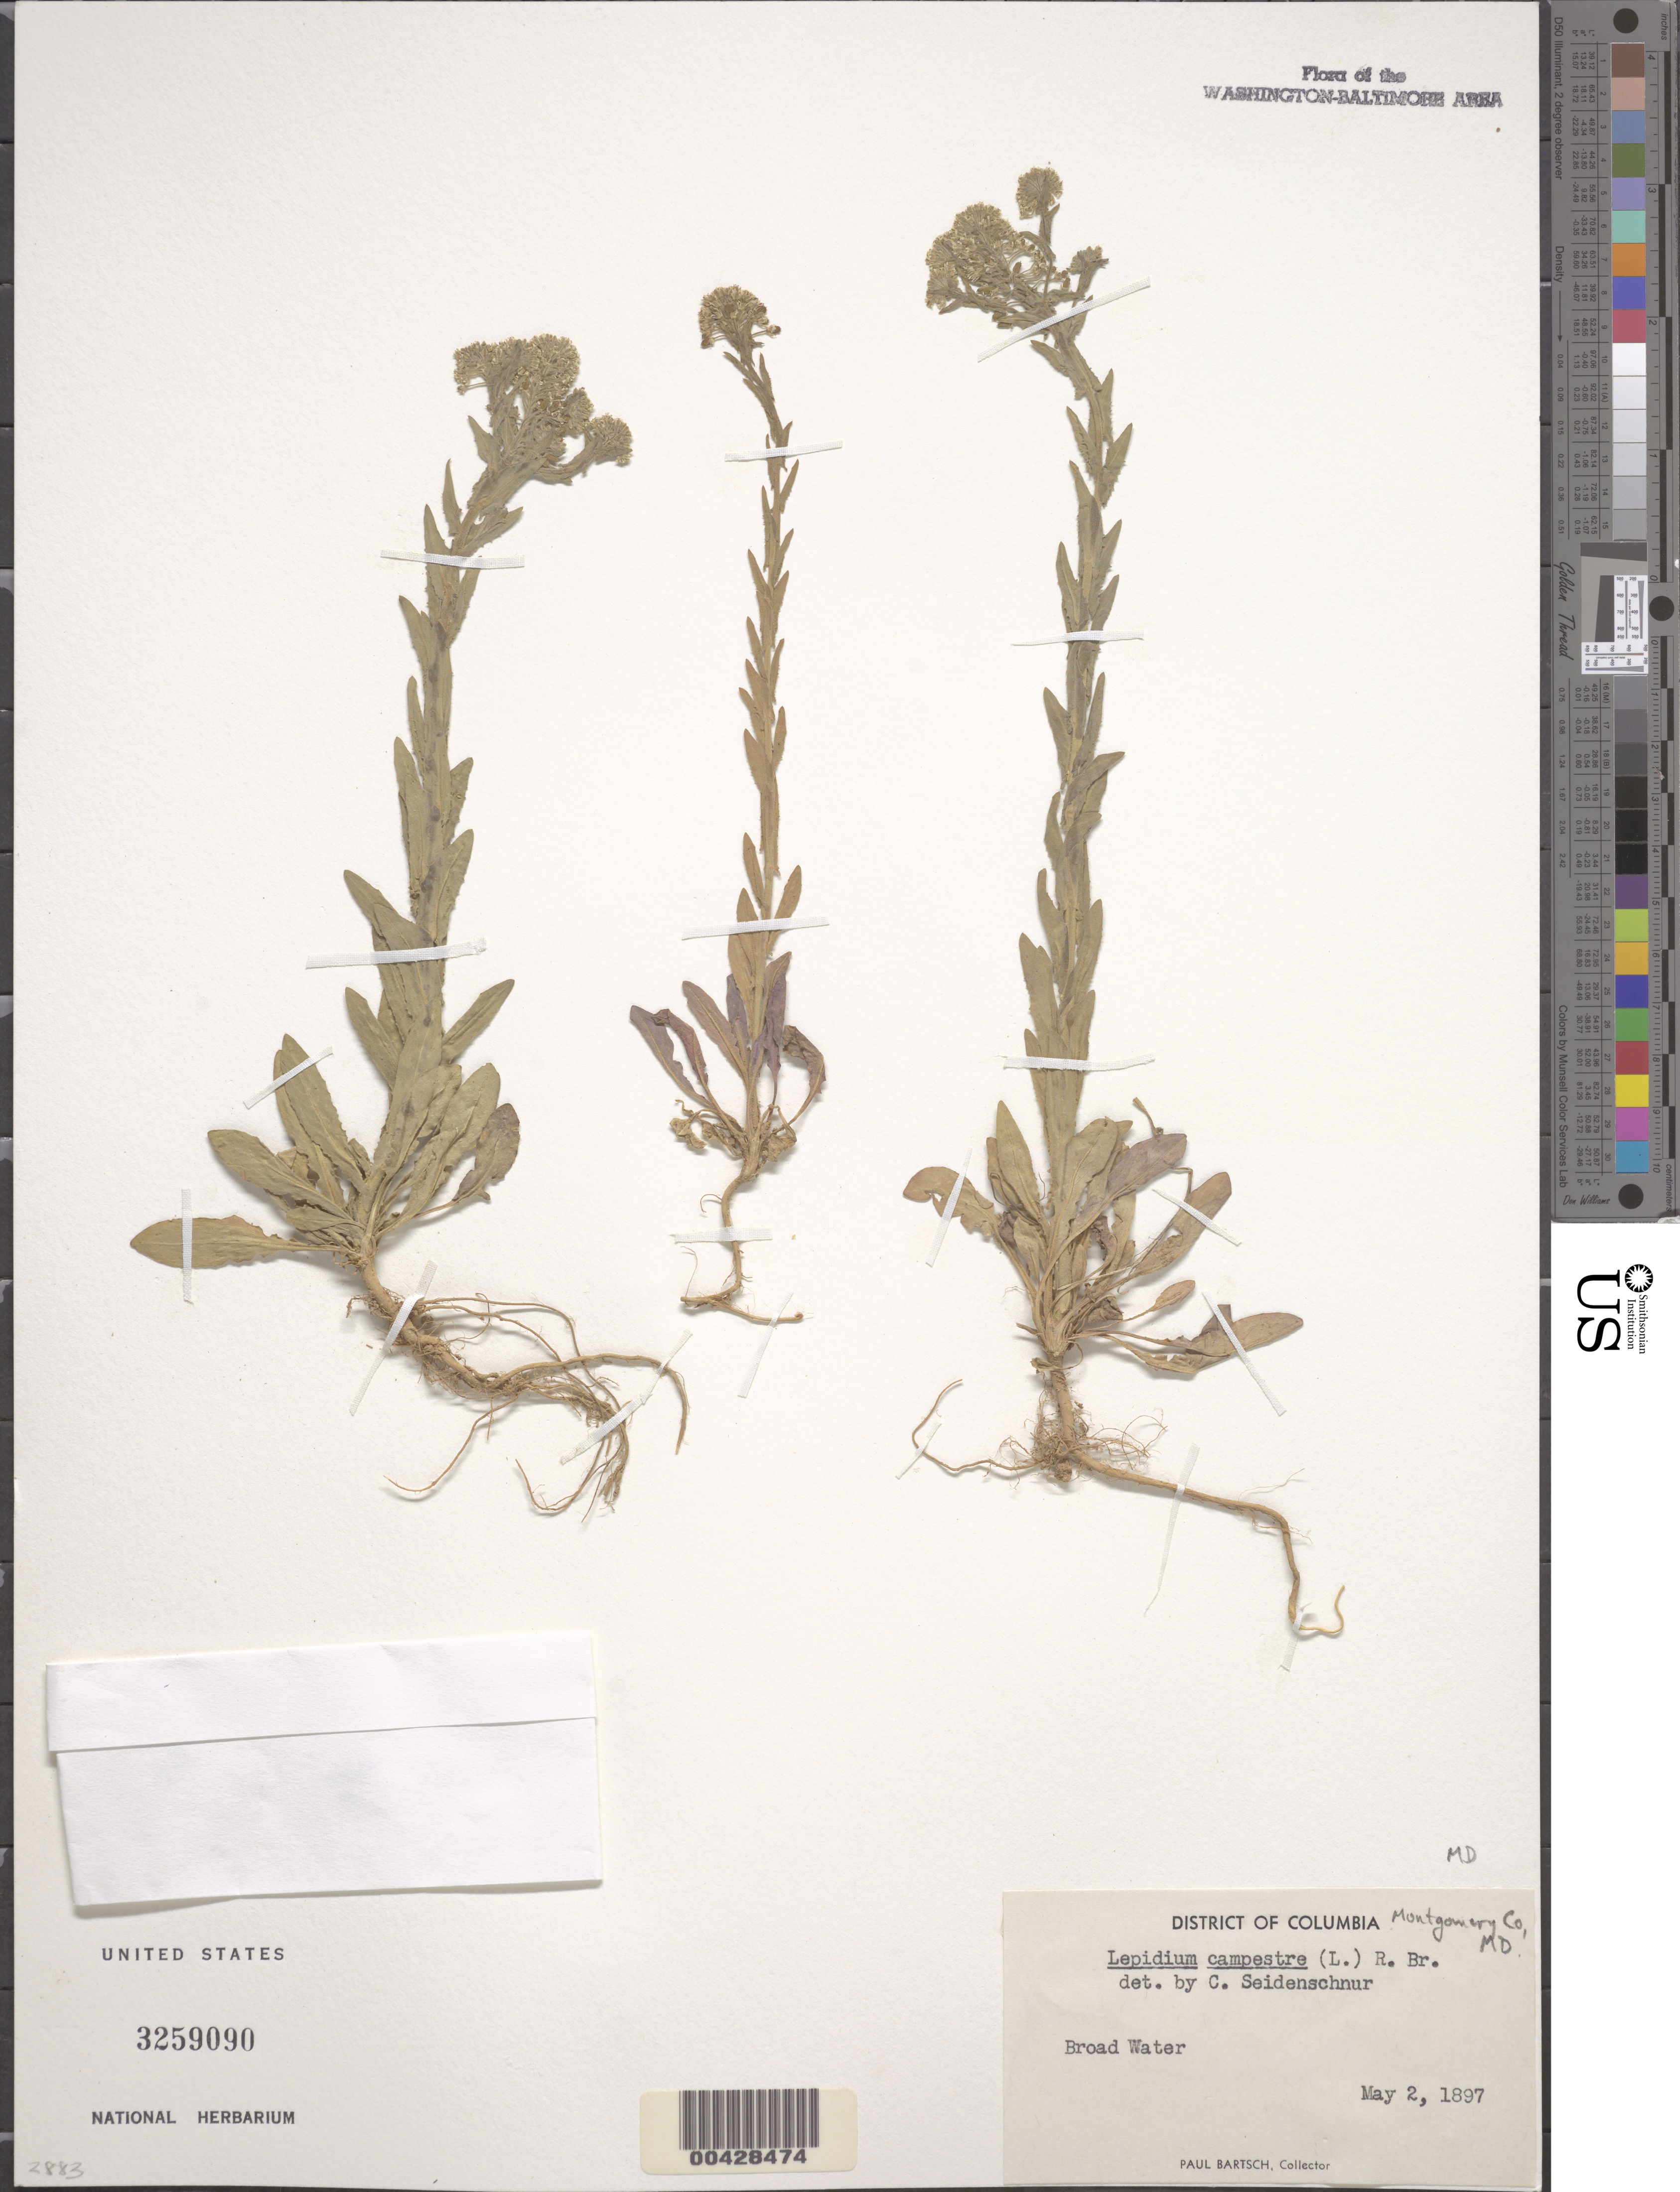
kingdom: Plantae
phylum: Tracheophyta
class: Magnoliopsida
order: Brassicales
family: Brassicaceae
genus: Lepidium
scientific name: Lepidium campestre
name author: (L.) W.T. Aiton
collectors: P. Bartsch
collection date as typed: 02 May 1897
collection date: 1897-05-02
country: United States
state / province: Maryland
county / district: Montgomery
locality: Broad Water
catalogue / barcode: US 3259090